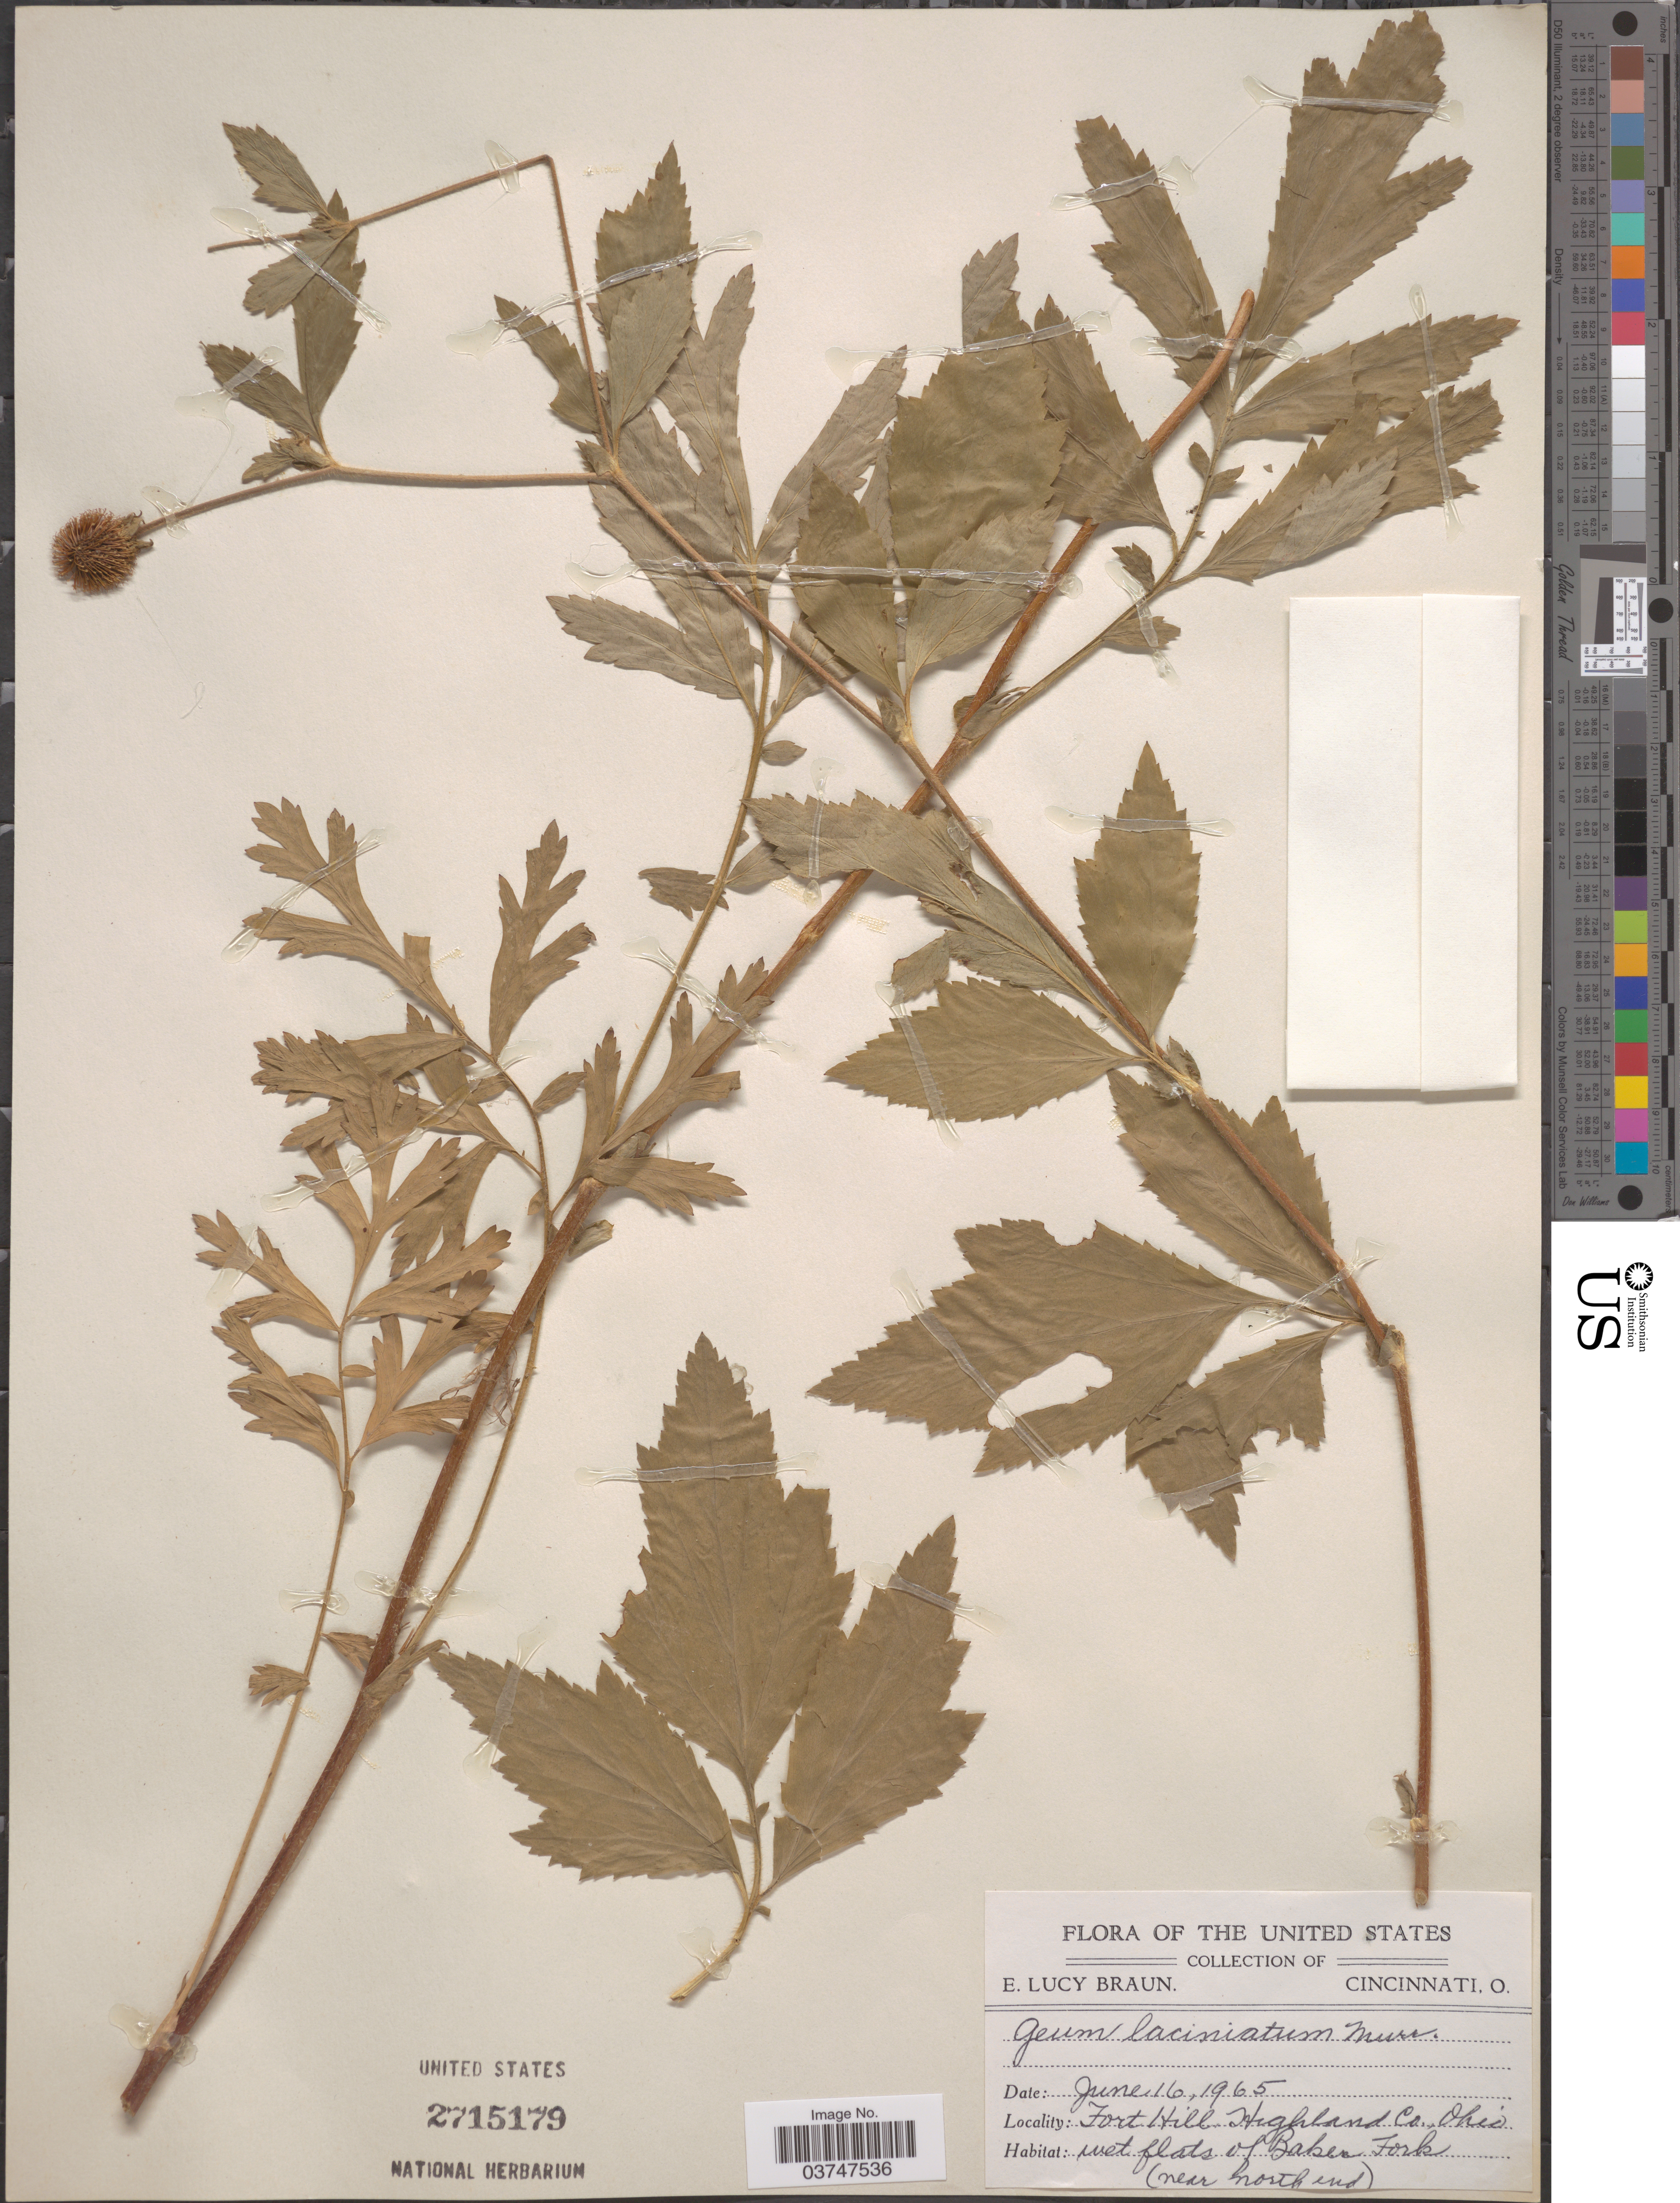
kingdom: Plantae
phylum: Tracheophyta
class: Magnoliopsida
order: Rosales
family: Rosaceae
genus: Geum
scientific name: Geum laciniatum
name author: Murr.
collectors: E. L. Braun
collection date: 1965-06-16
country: United States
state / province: Ohio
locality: Fort Hill, Highland Co. Wet flats of Baker Fork (near north end).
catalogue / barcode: US 2715179